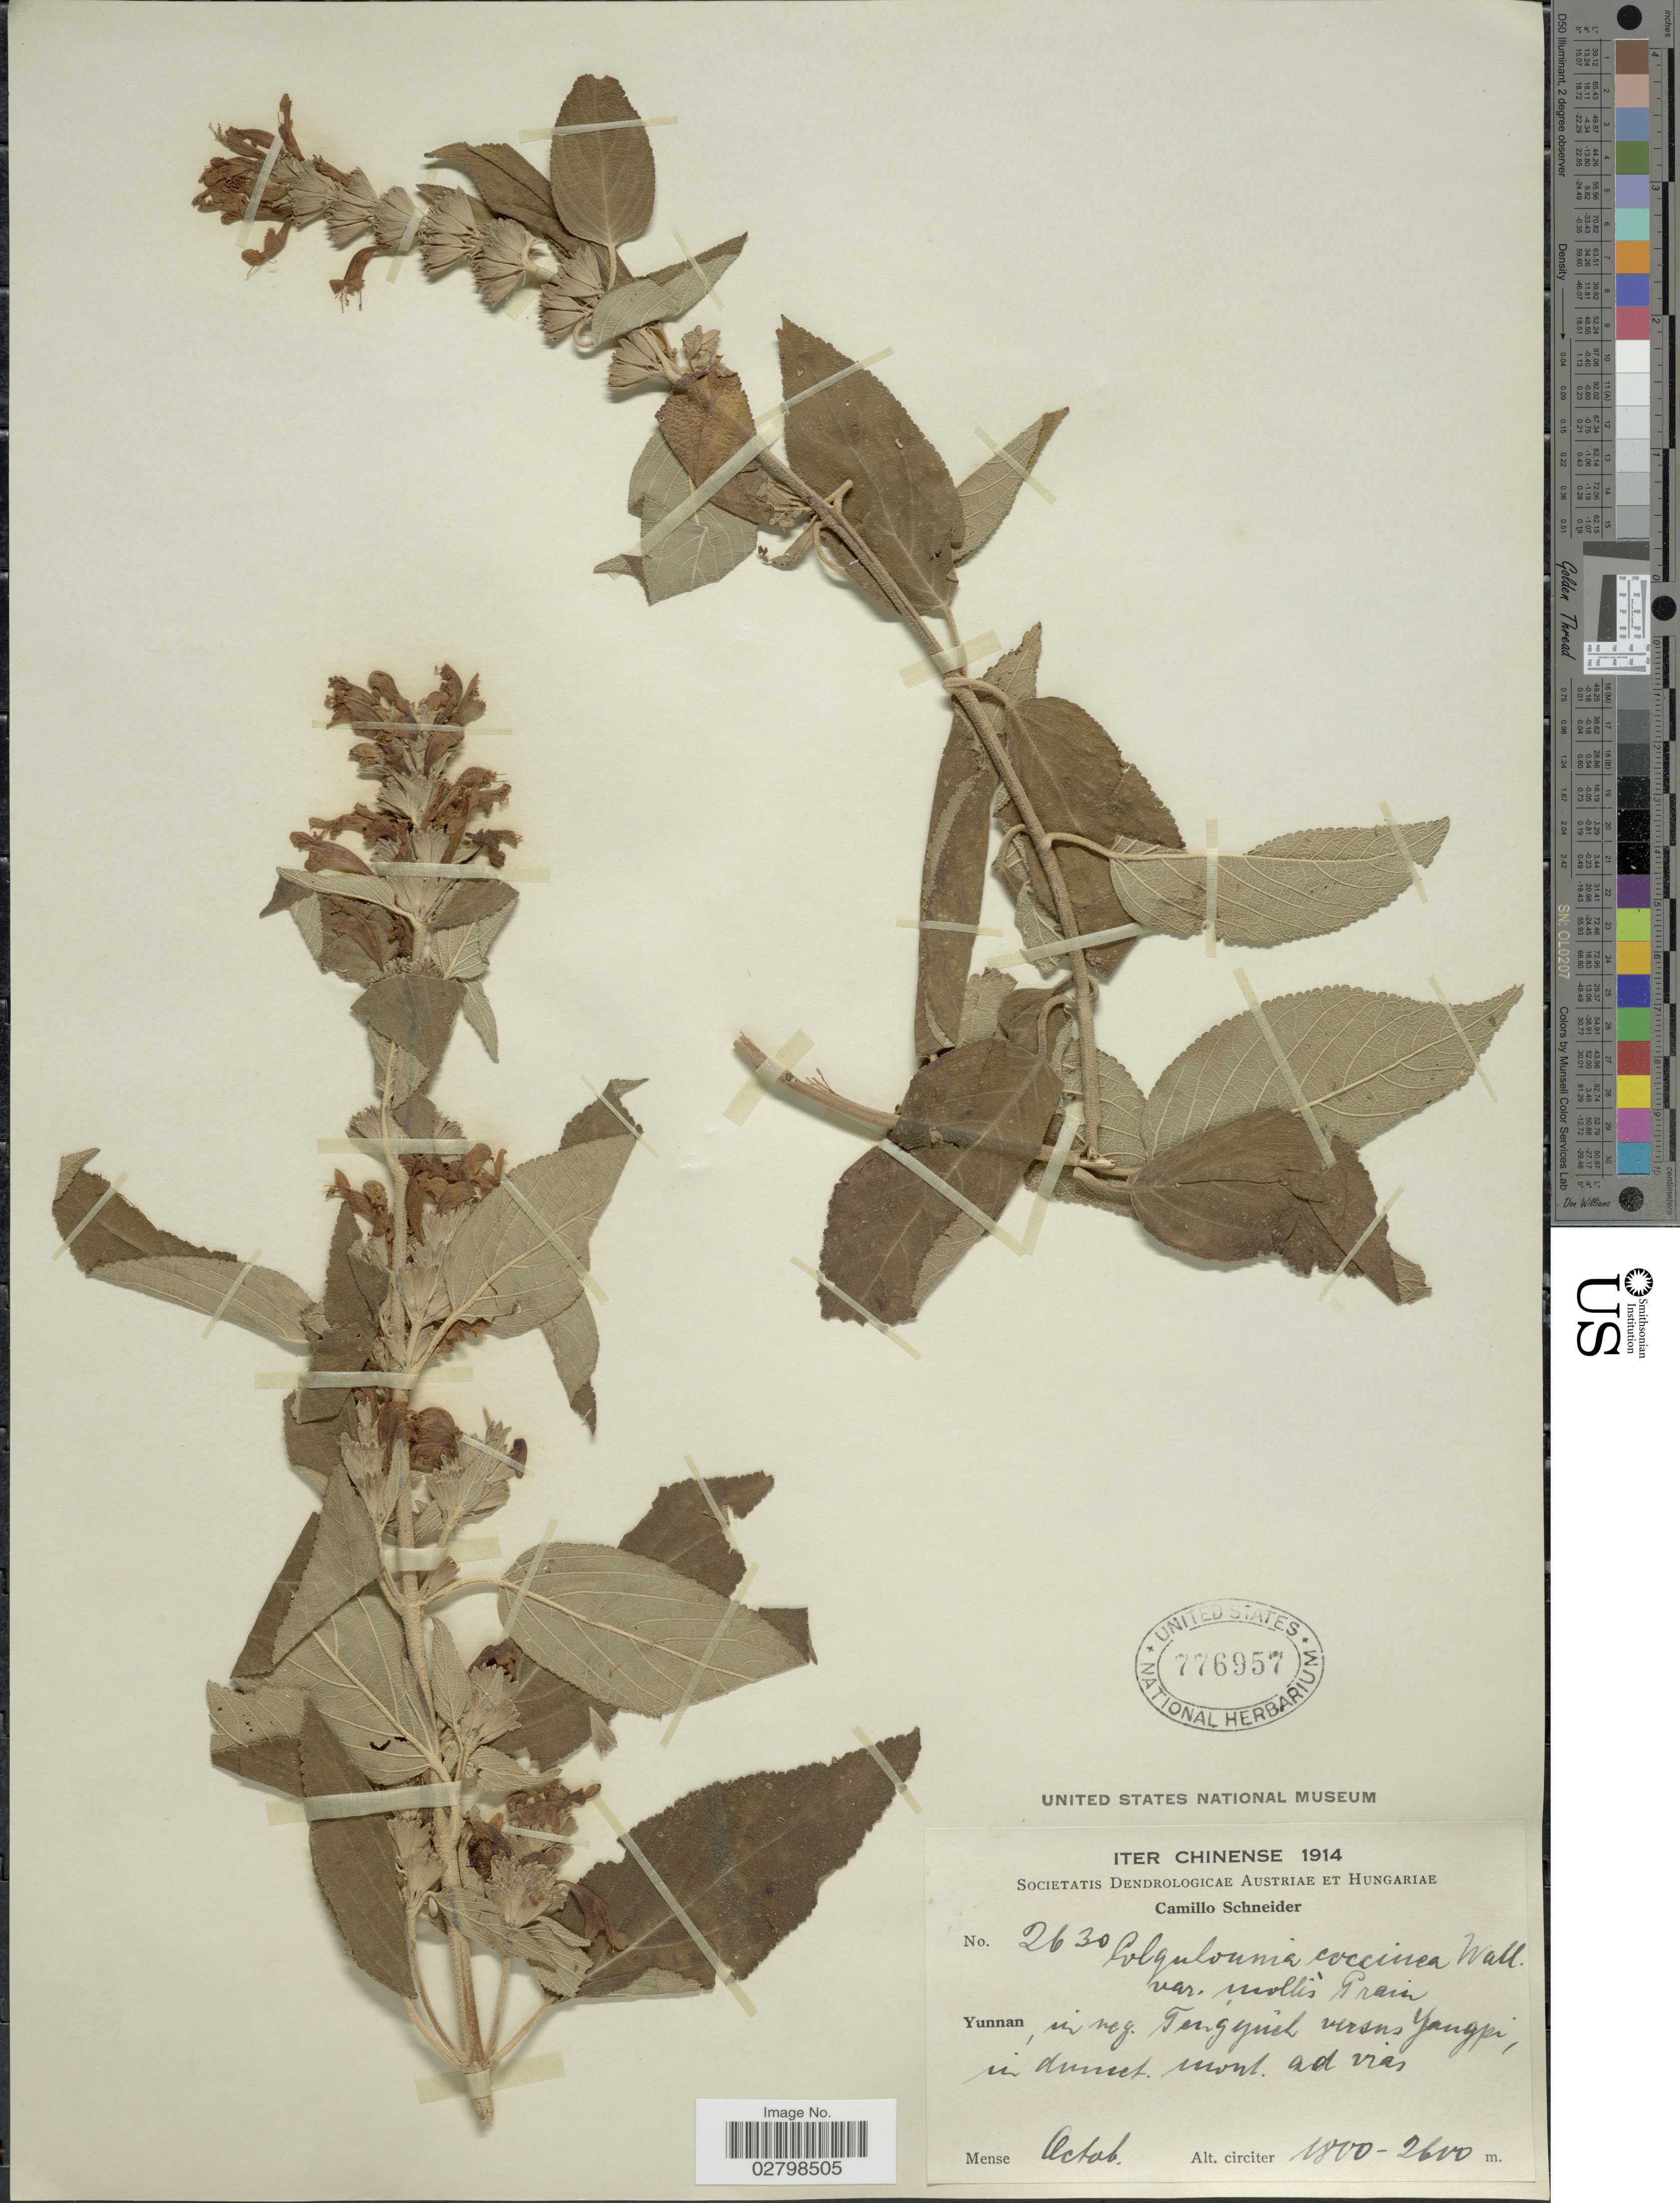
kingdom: Plantae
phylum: Tracheophyta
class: Magnoliopsida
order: Lamiales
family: Lamiaceae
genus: Colquhounia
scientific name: Colquhounia coccinea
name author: Wall.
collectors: C. K. Schneider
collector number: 2630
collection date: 1914-10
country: China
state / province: Yunnan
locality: In reg. Tangguch versus Yangpi, in dunnet. mont. ad vias.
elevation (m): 1800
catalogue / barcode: US 776957